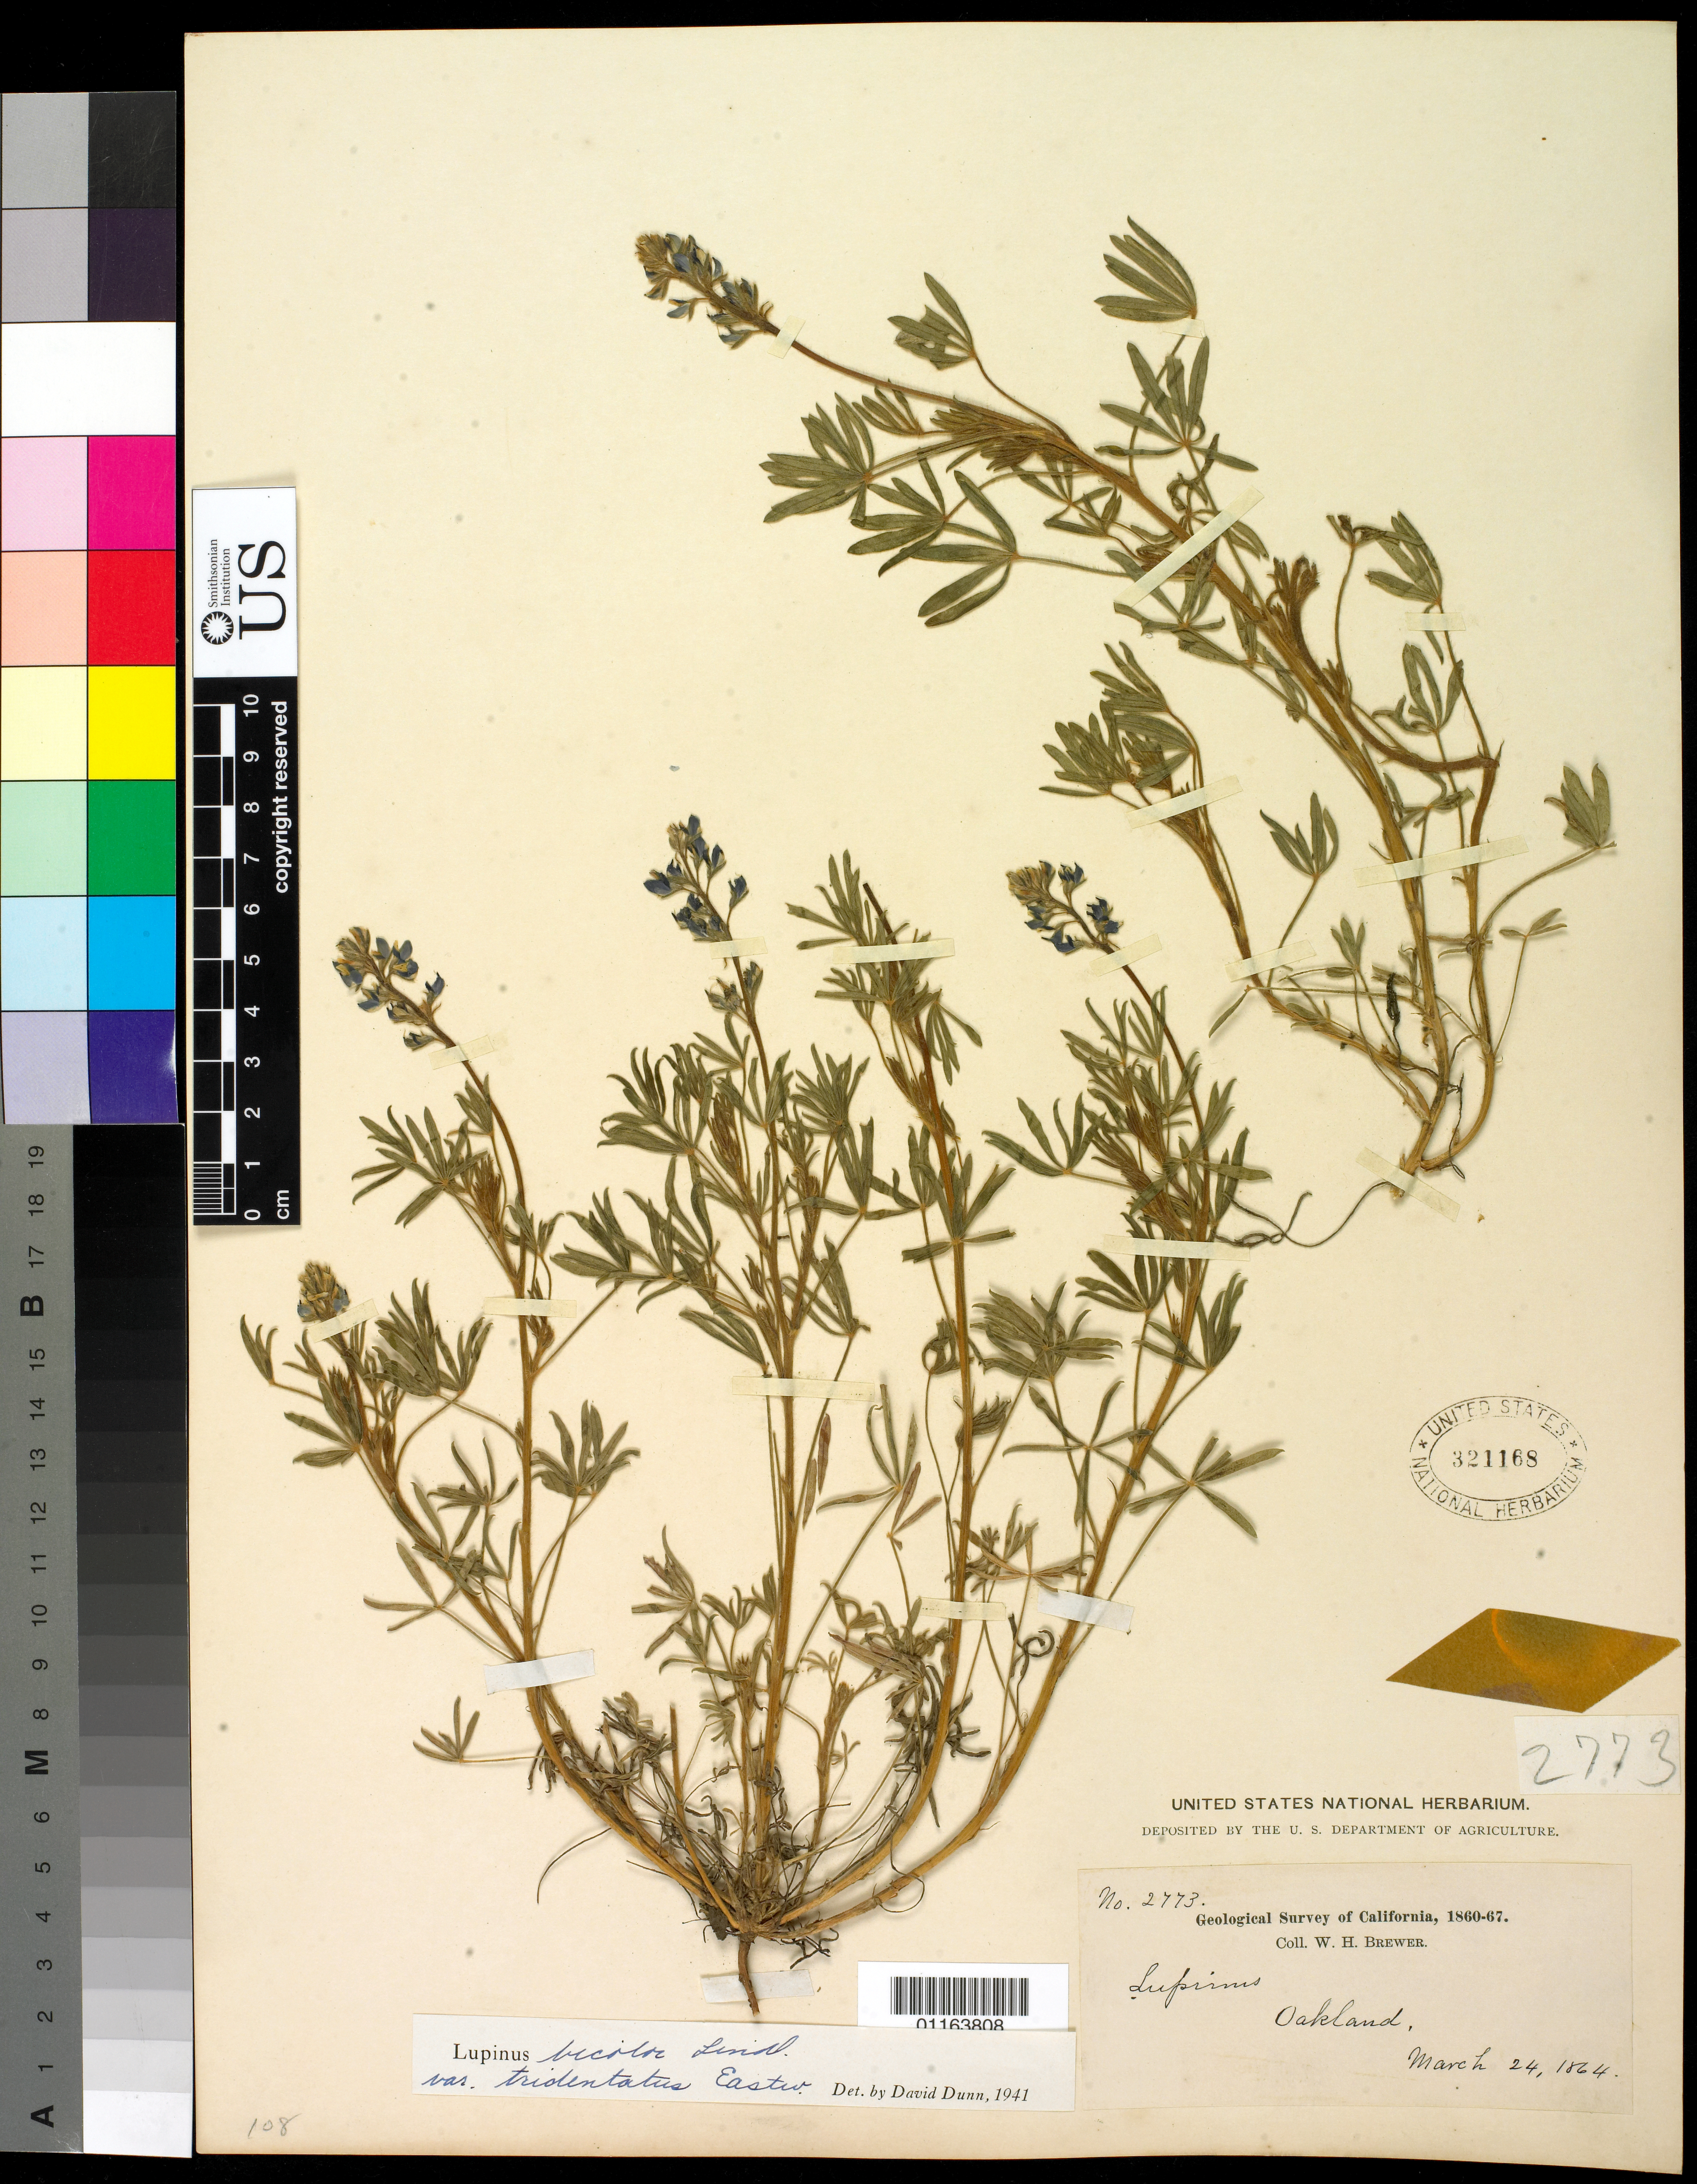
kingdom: Plantae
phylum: Tracheophyta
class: Magnoliopsida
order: Fabales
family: Fabaceae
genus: Lupinus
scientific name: Lupinus bicolor var. tridentatus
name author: Lindl.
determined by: Dunn, D.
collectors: W. H. Brewer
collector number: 2773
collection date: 1864-03-24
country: United States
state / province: California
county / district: Alameda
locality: Oakland.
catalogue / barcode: US 321168